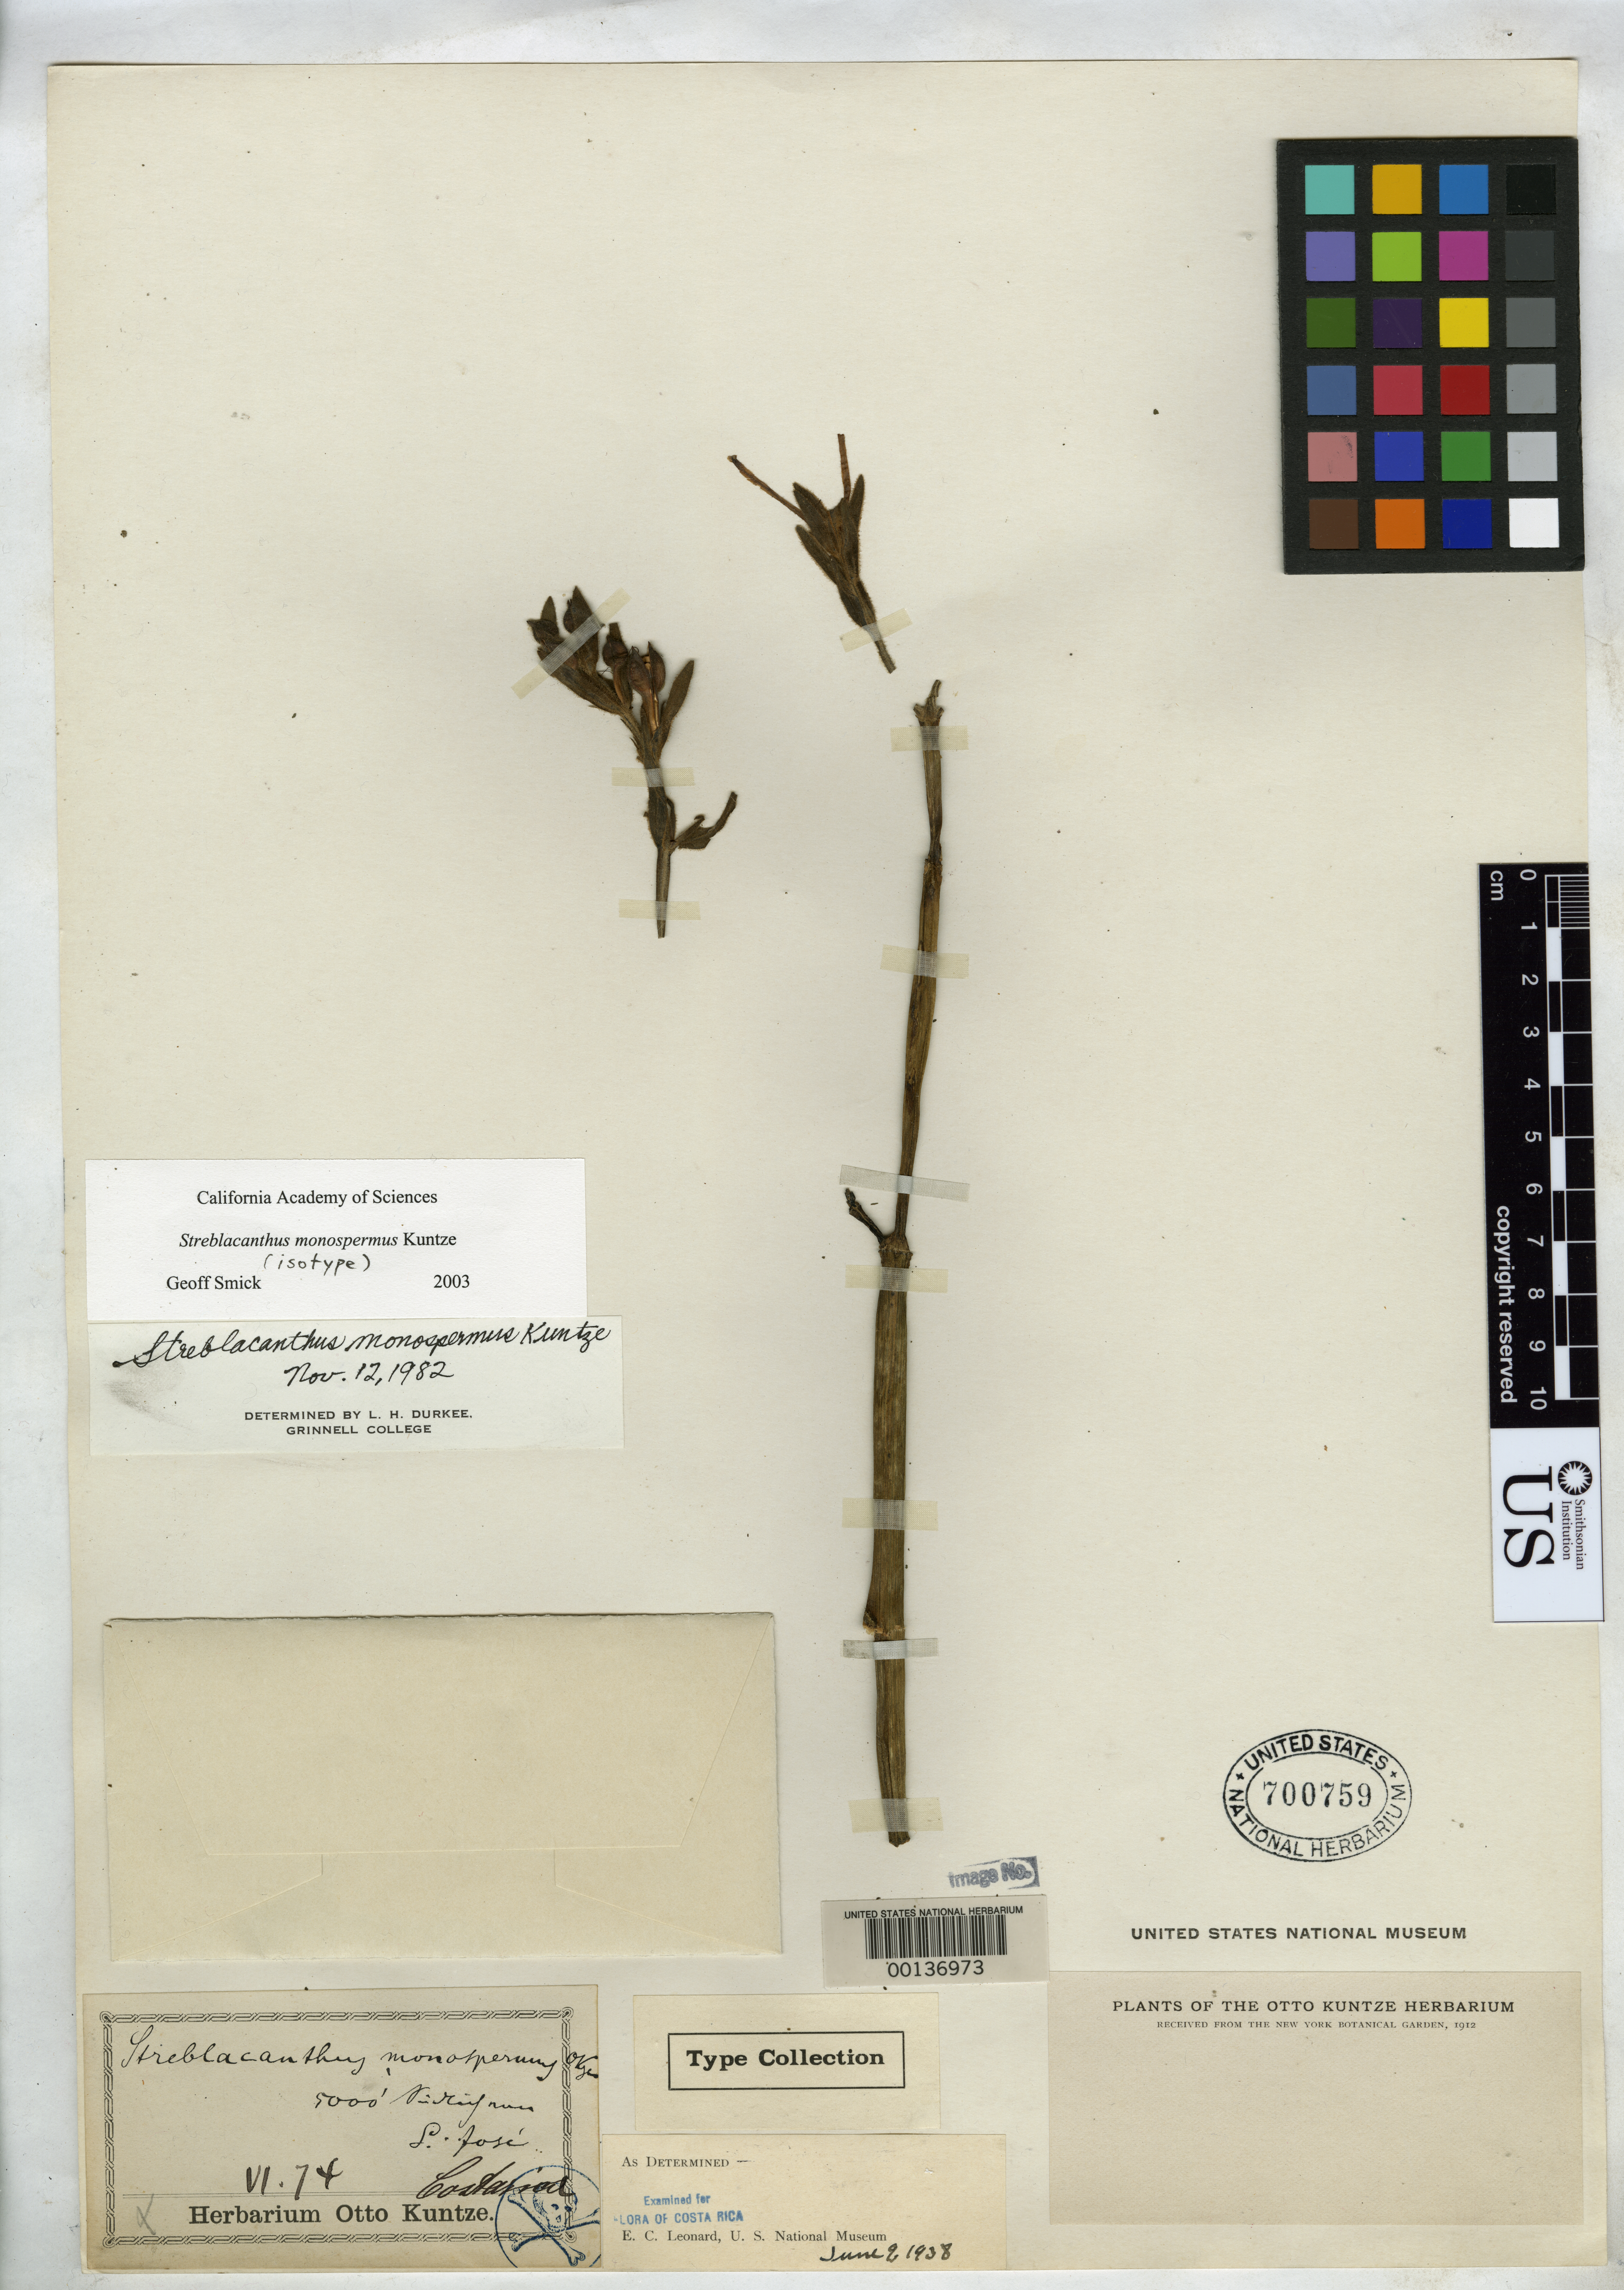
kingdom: Plantae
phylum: Tracheophyta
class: Magnoliopsida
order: Lamiales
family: Acanthaceae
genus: Streblacanthus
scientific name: Streblacanthus monospermus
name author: Kuntze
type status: Isotype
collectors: C.E.O. Kuntze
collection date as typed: Jun 1874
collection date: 1874-06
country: Costa Rica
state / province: San José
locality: Hohenzug Sudlich von San Jose.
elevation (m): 1524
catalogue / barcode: US 700759